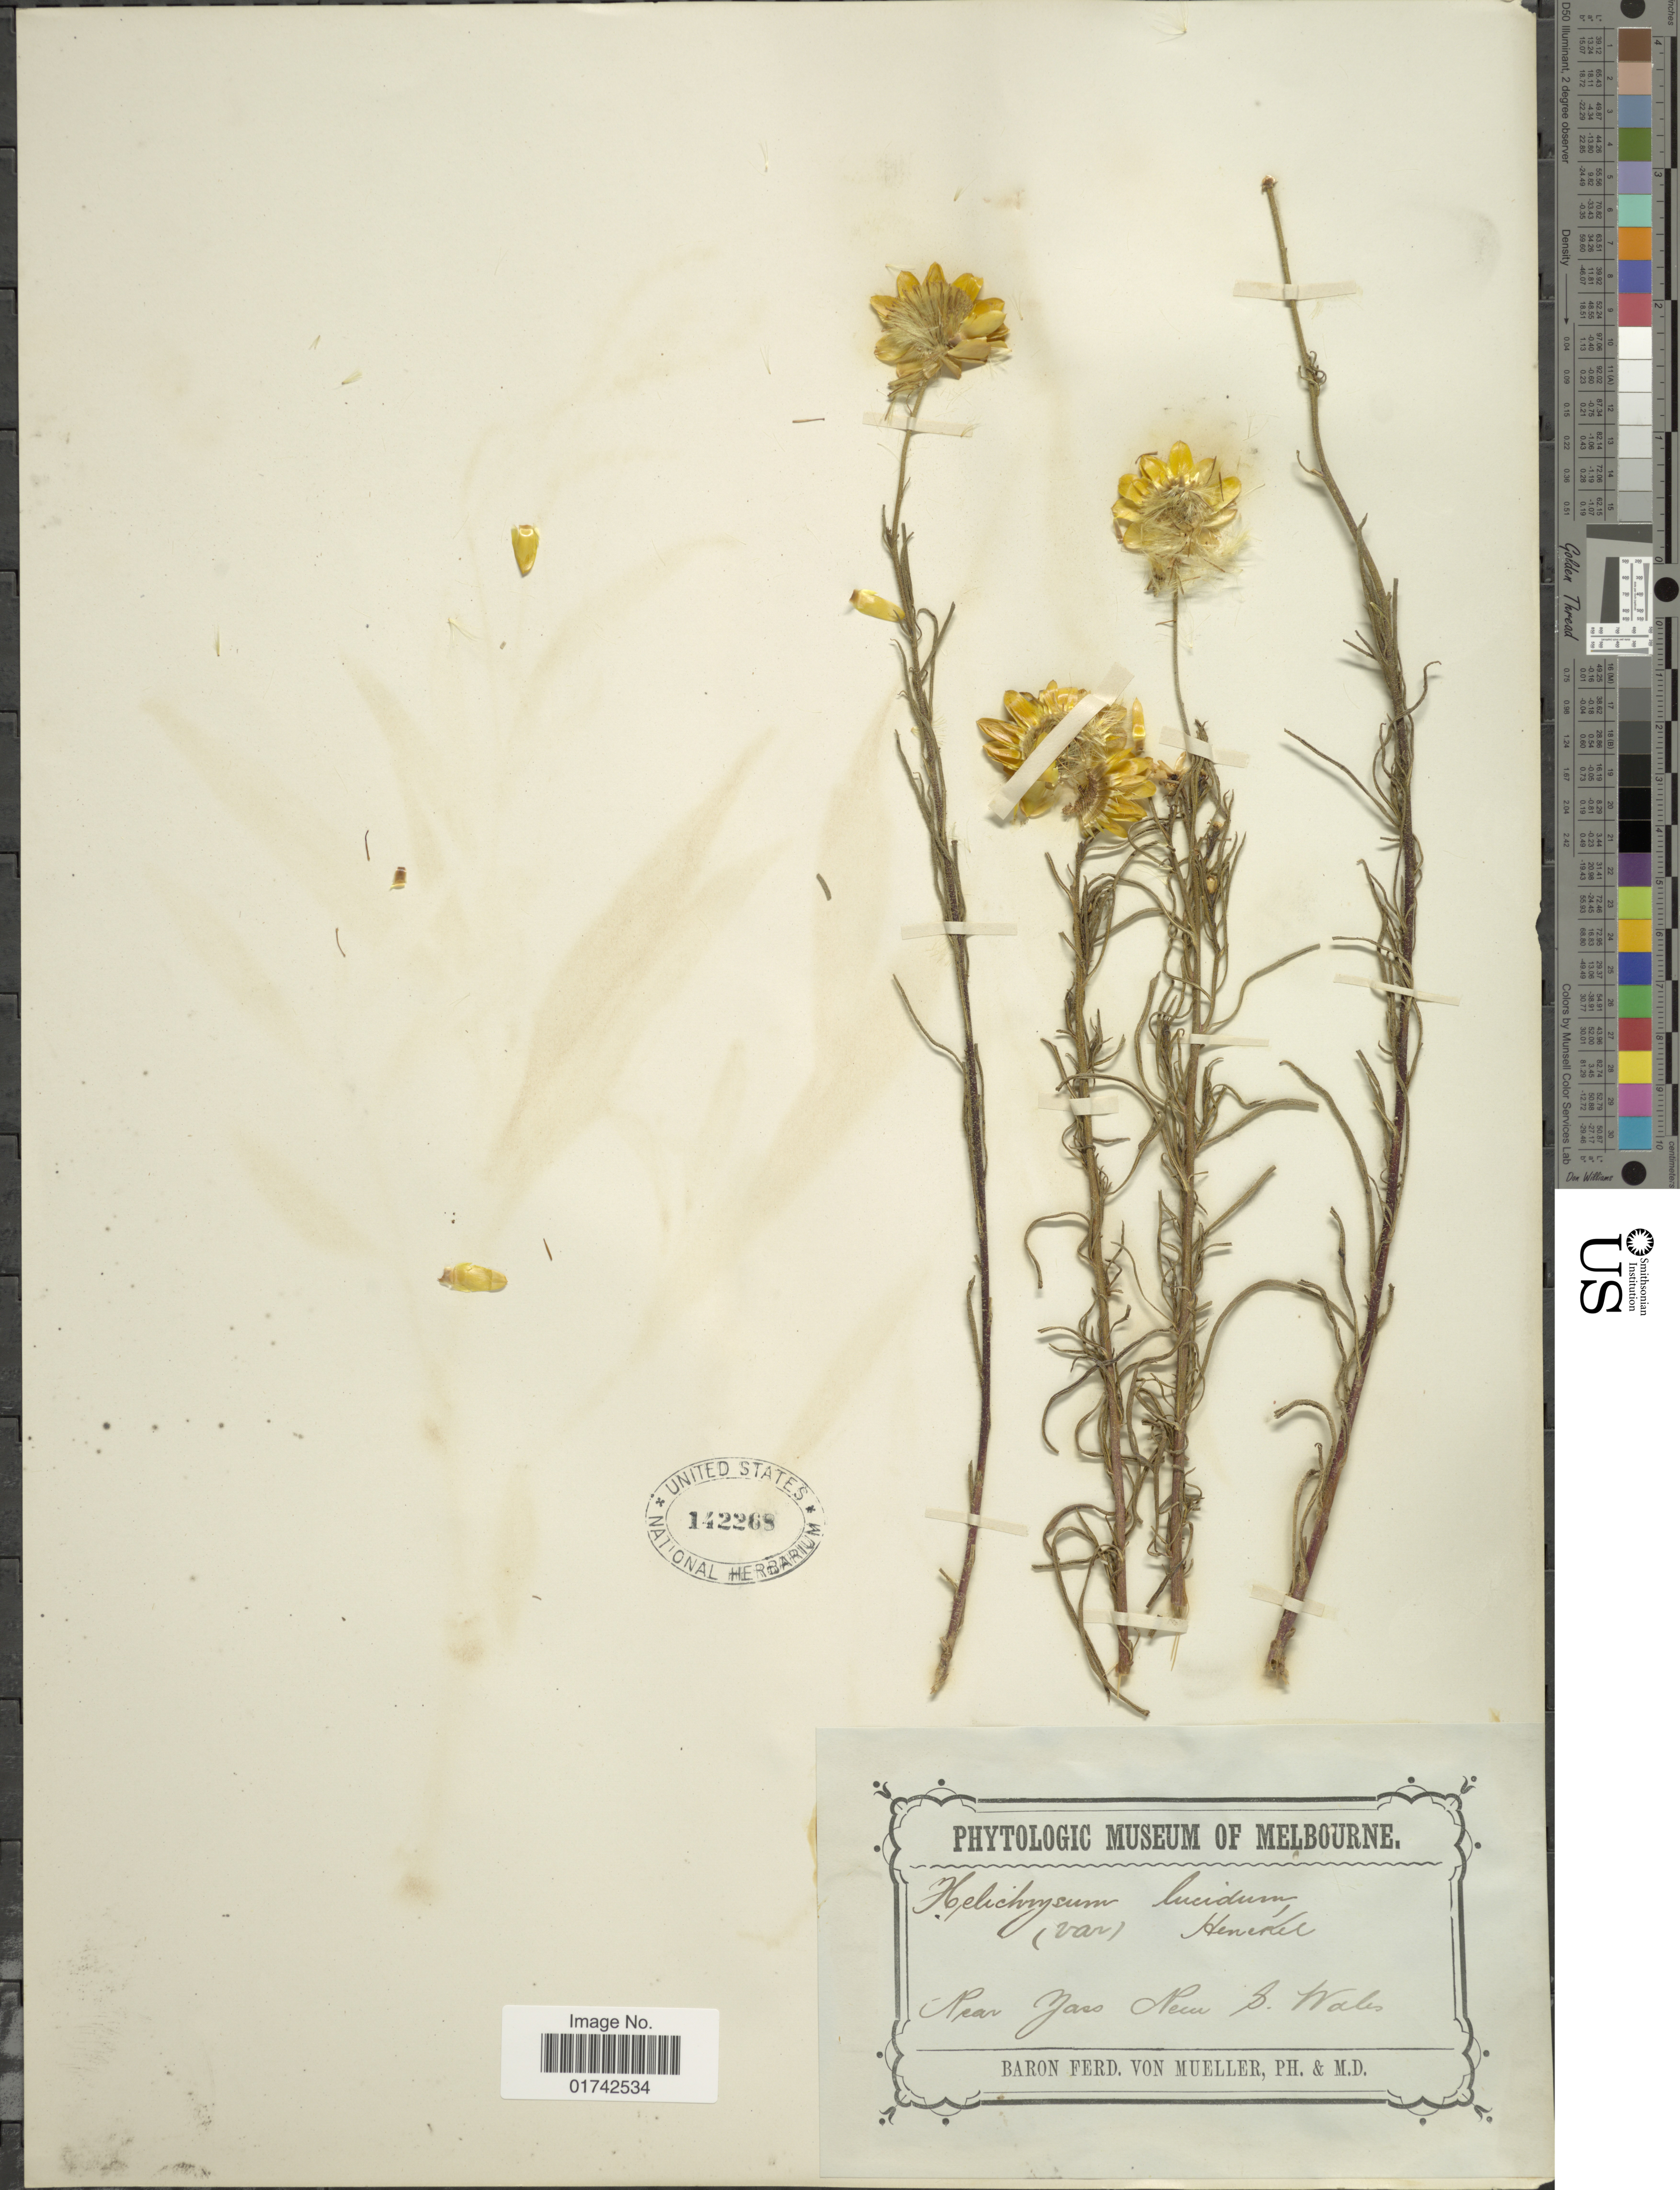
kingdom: Plantae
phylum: Tracheophyta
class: Magnoliopsida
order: Asterales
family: Asteraceae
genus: Helichrysum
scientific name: Helichrysum lucidum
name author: Henckel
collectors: F. von Mueller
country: Australia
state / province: New South Wales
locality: Near Yass New S. wales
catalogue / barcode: US 142268